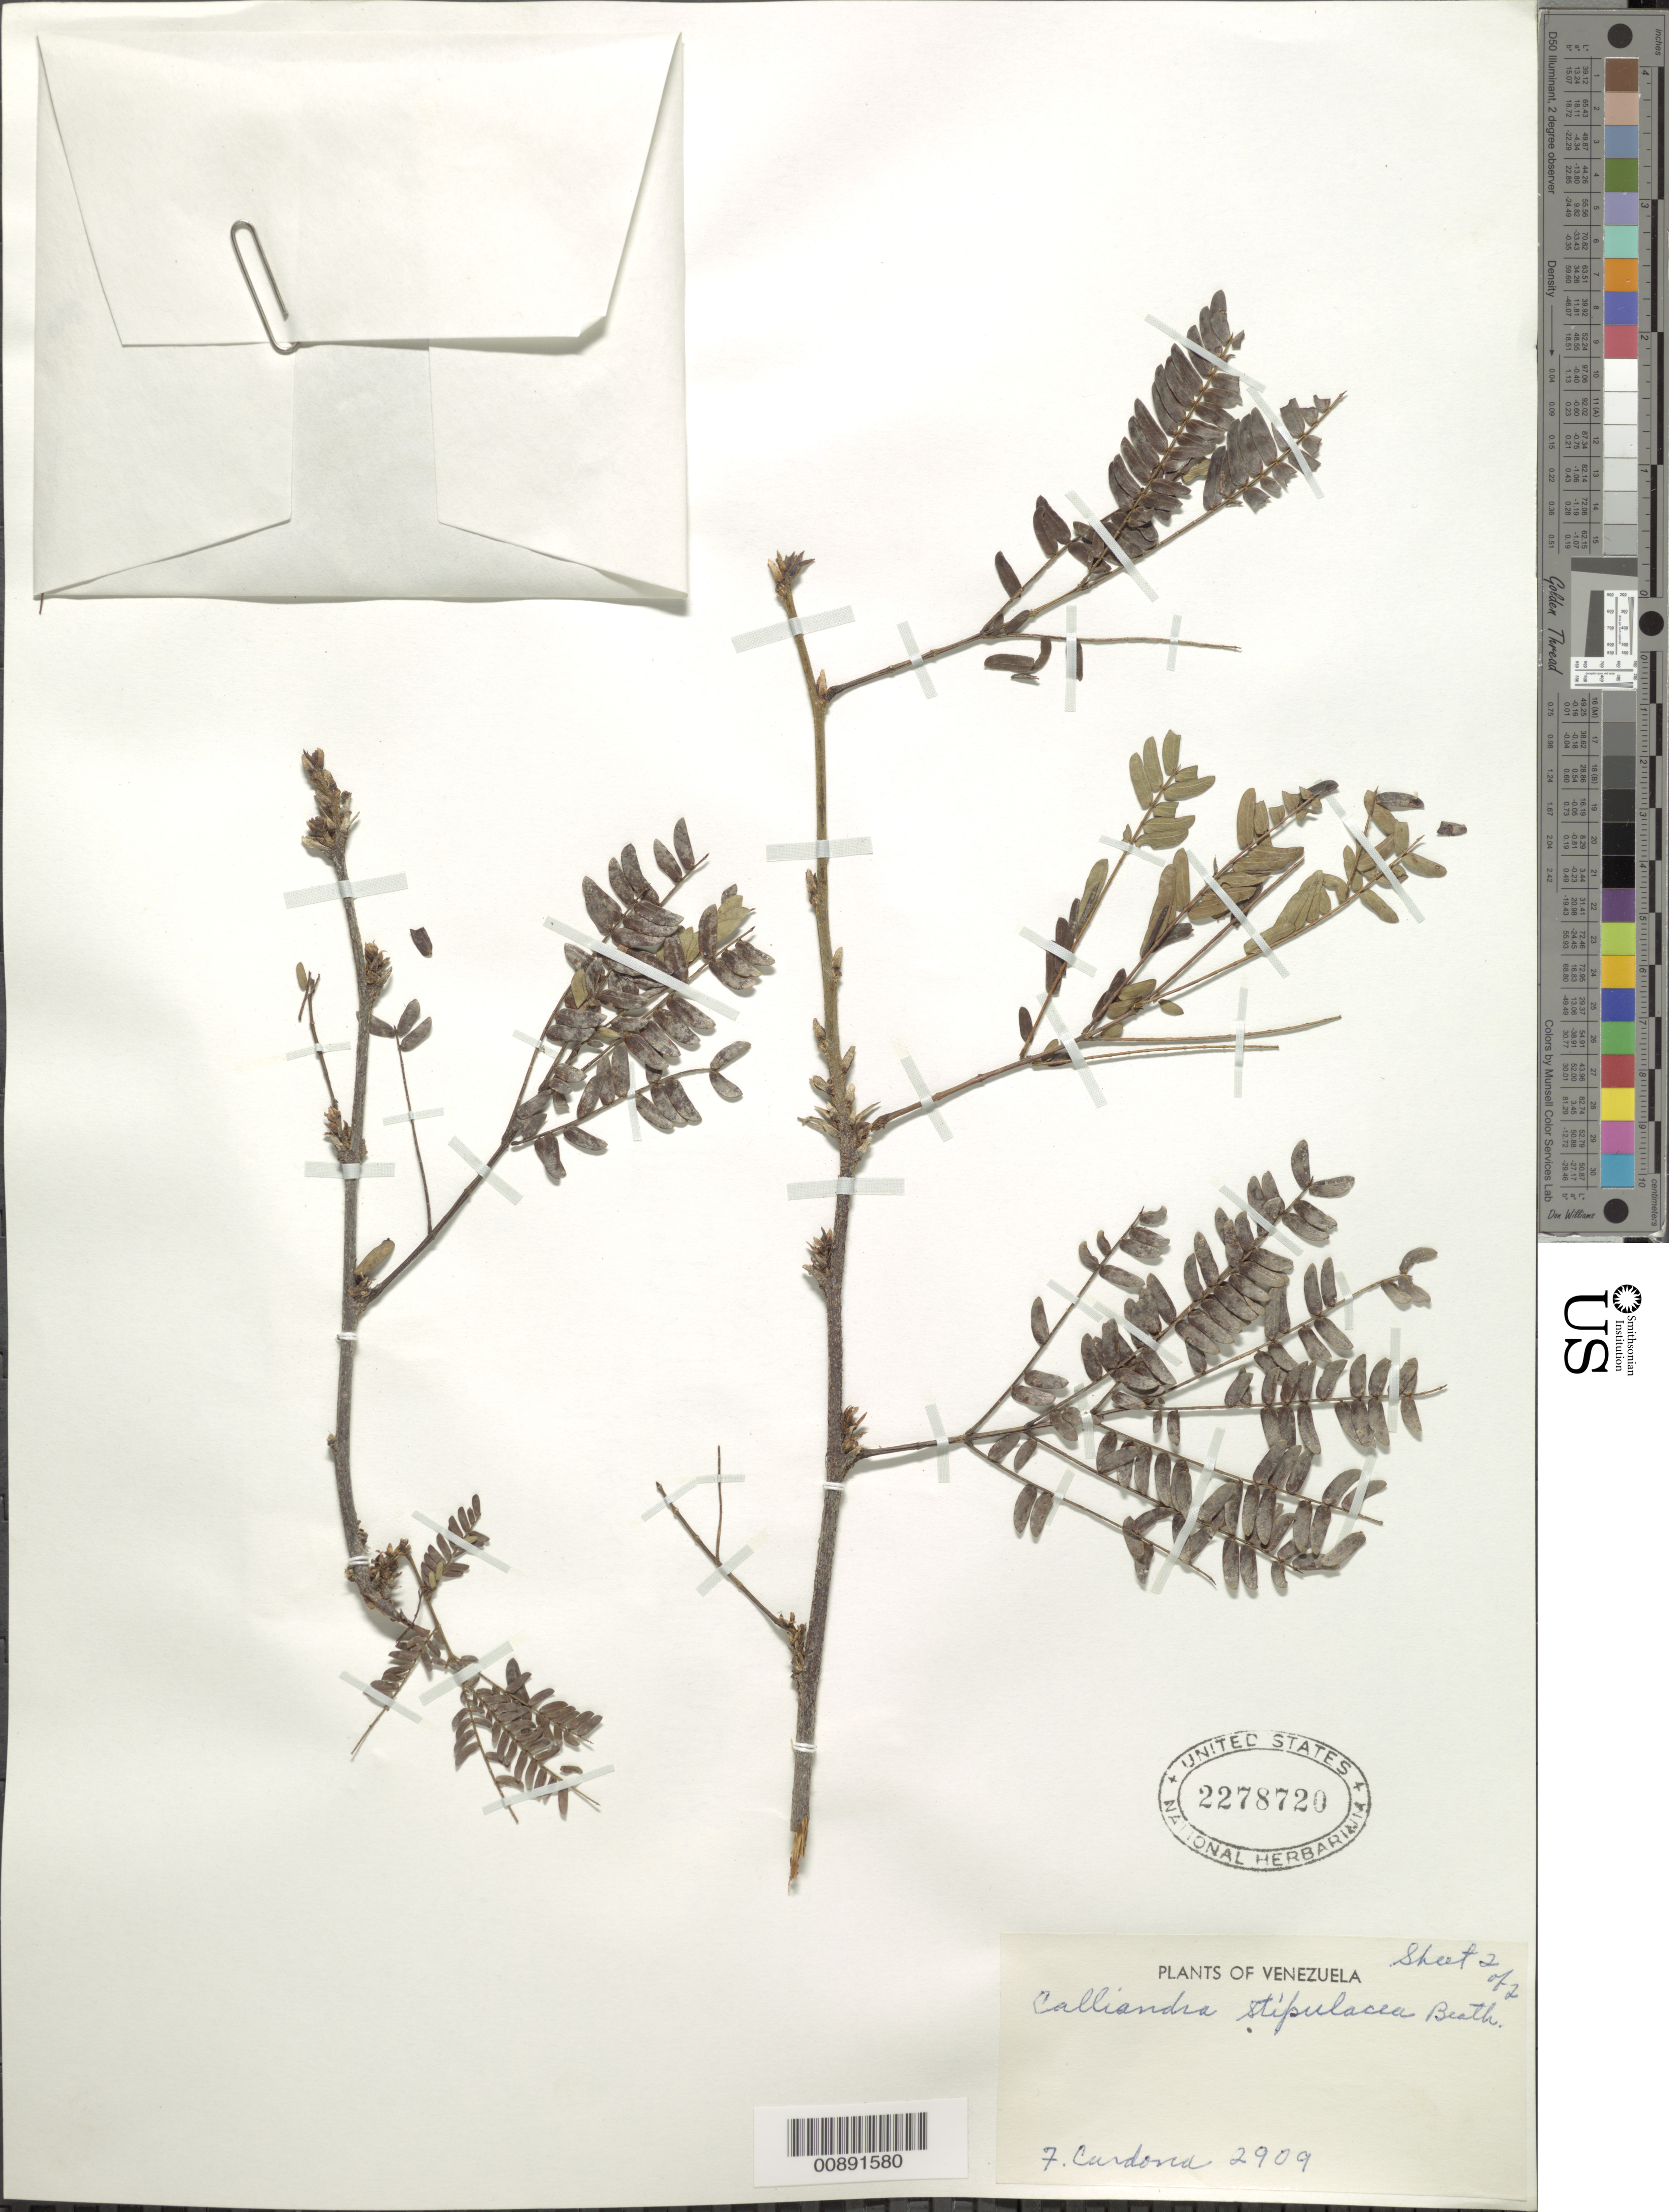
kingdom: Plantae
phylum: Tracheophyta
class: Magnoliopsida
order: Fabales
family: Fabaceae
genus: Calliandra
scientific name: Calliandra laxa var. stipulacea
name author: (Benth.) Barneby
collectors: F. Cardona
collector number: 2909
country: Venezuela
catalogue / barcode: US 2278720